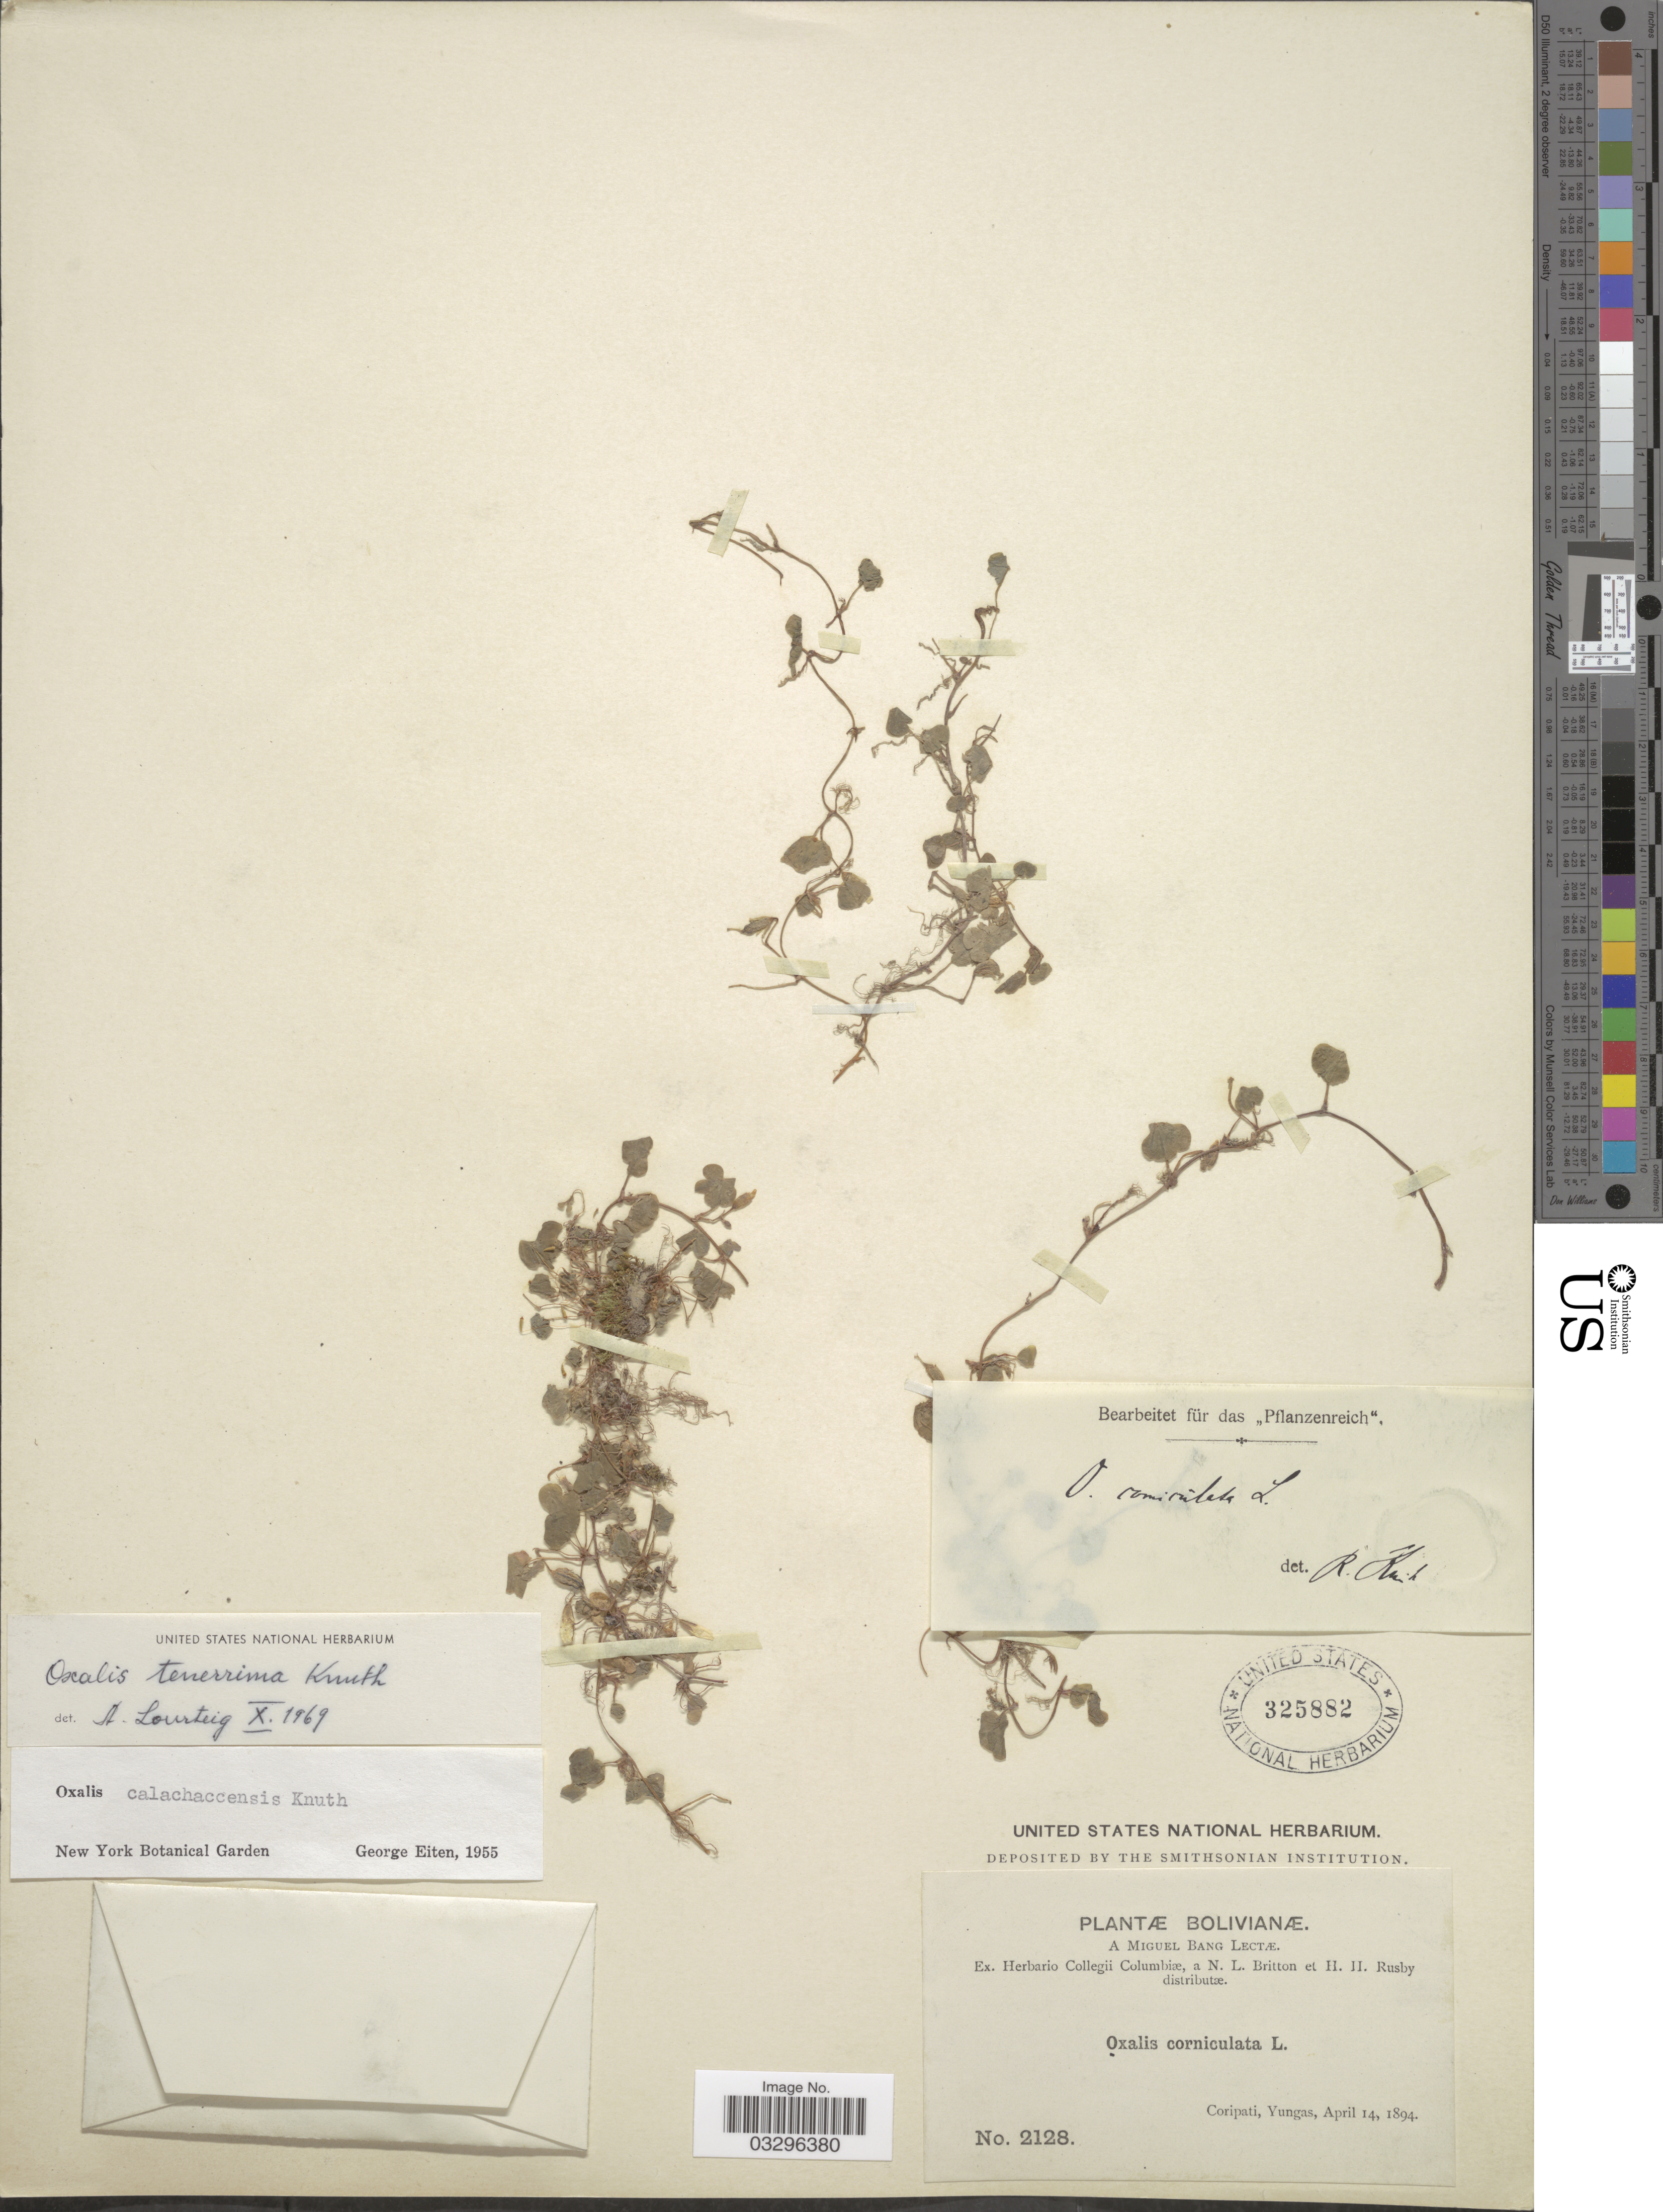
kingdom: Plantae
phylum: Tracheophyta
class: Magnoliopsida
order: Oxalidales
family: Oxalidaceae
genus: Oxalis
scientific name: Oxalis tenerrima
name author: R. Knuth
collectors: M. Bang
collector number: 2128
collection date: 1894-04-14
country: Bolivia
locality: Coripati, Yungas.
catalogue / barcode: US 325882